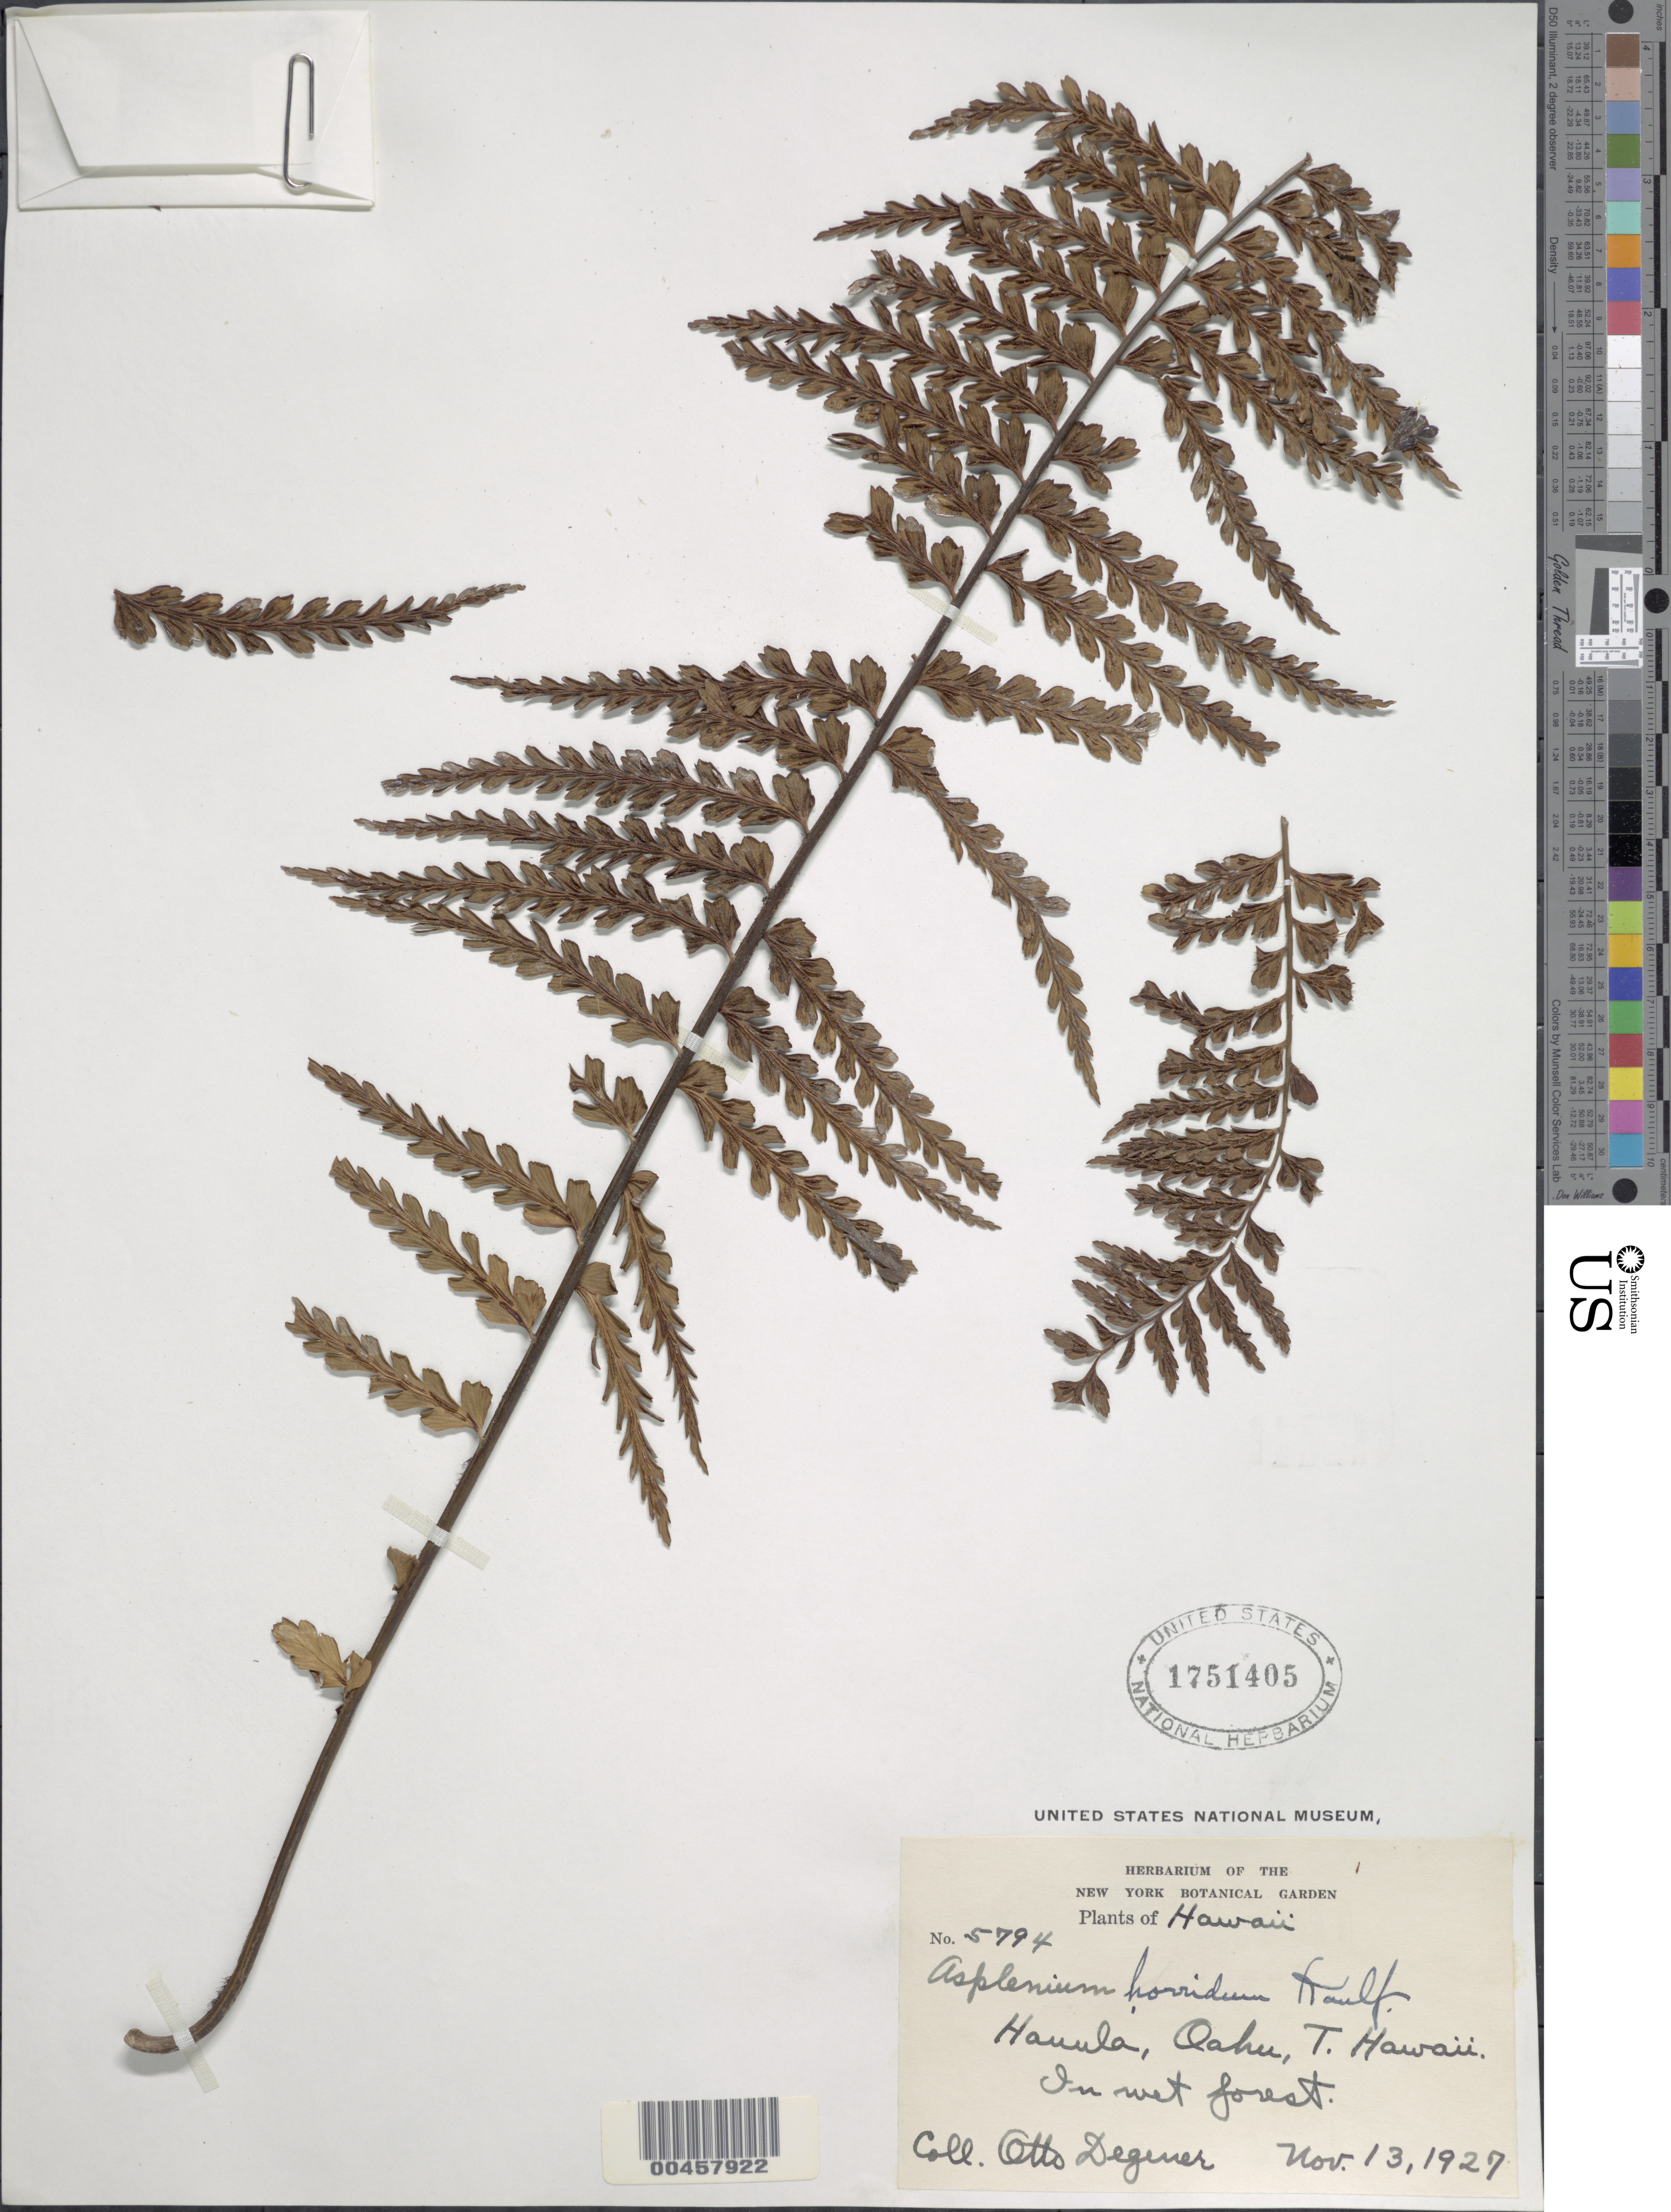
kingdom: Plantae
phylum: Tracheophyta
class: Polypodiopsida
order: Polypodiales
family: Aspleniaceae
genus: Asplenium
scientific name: Asplenium horridum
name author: Kaulf.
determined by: Salgado, A. E.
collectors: O. Degener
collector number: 5794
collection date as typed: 13 Nov 1927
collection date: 1927-11-13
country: United States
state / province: Hawaii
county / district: Honolulu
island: Oahu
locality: Hauula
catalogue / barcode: US 1751405